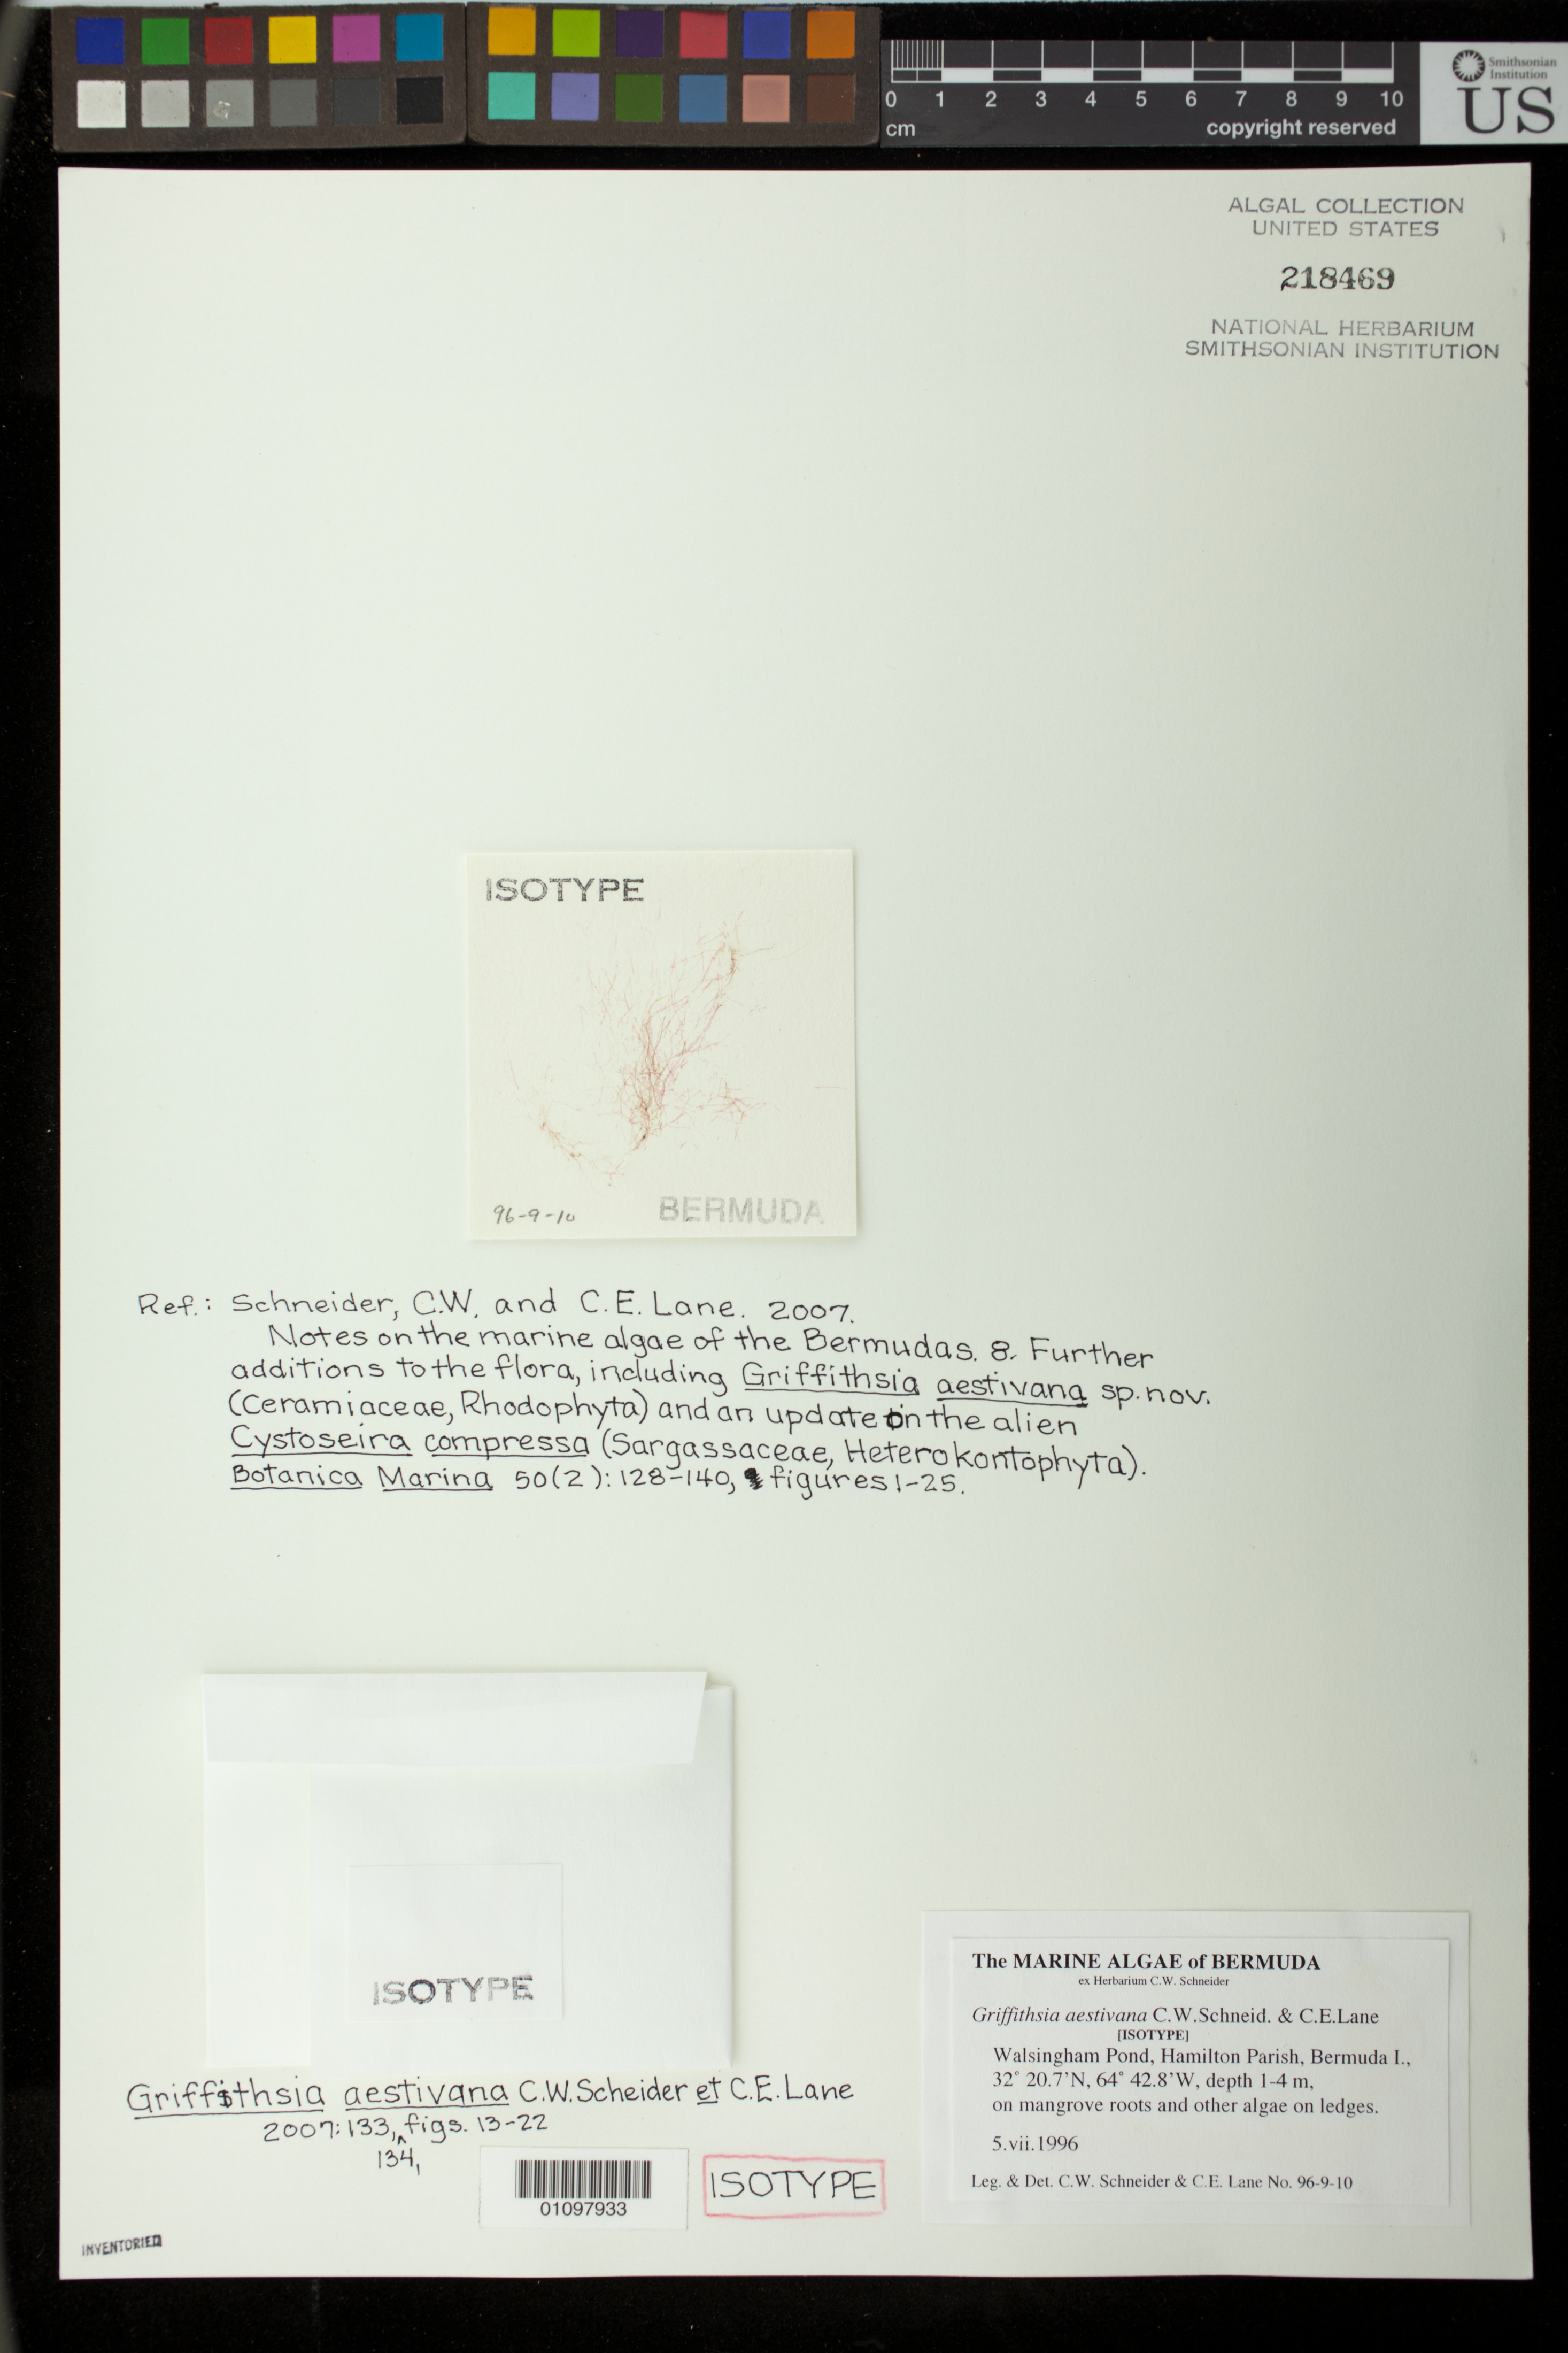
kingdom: Plantae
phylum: Rhodophyta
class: Florideophyceae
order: Ceramiales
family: Wrangeliaceae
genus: Griffithsia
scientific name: Griffithsia aestivana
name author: C.W. Schneid. & C.E. Lane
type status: Isotype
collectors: C. W. Schneider & C. E. Lane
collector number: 96-9-10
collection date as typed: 05 Jul 1996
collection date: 1996-07-05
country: Bermuda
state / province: Hamilton Parish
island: Bermuda Island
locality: Walsingham Pond, Castle Harbour area.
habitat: On mangrove roots and other algae on ledges.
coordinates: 32 20.7'N, 64 42.8'W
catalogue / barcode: US 218469